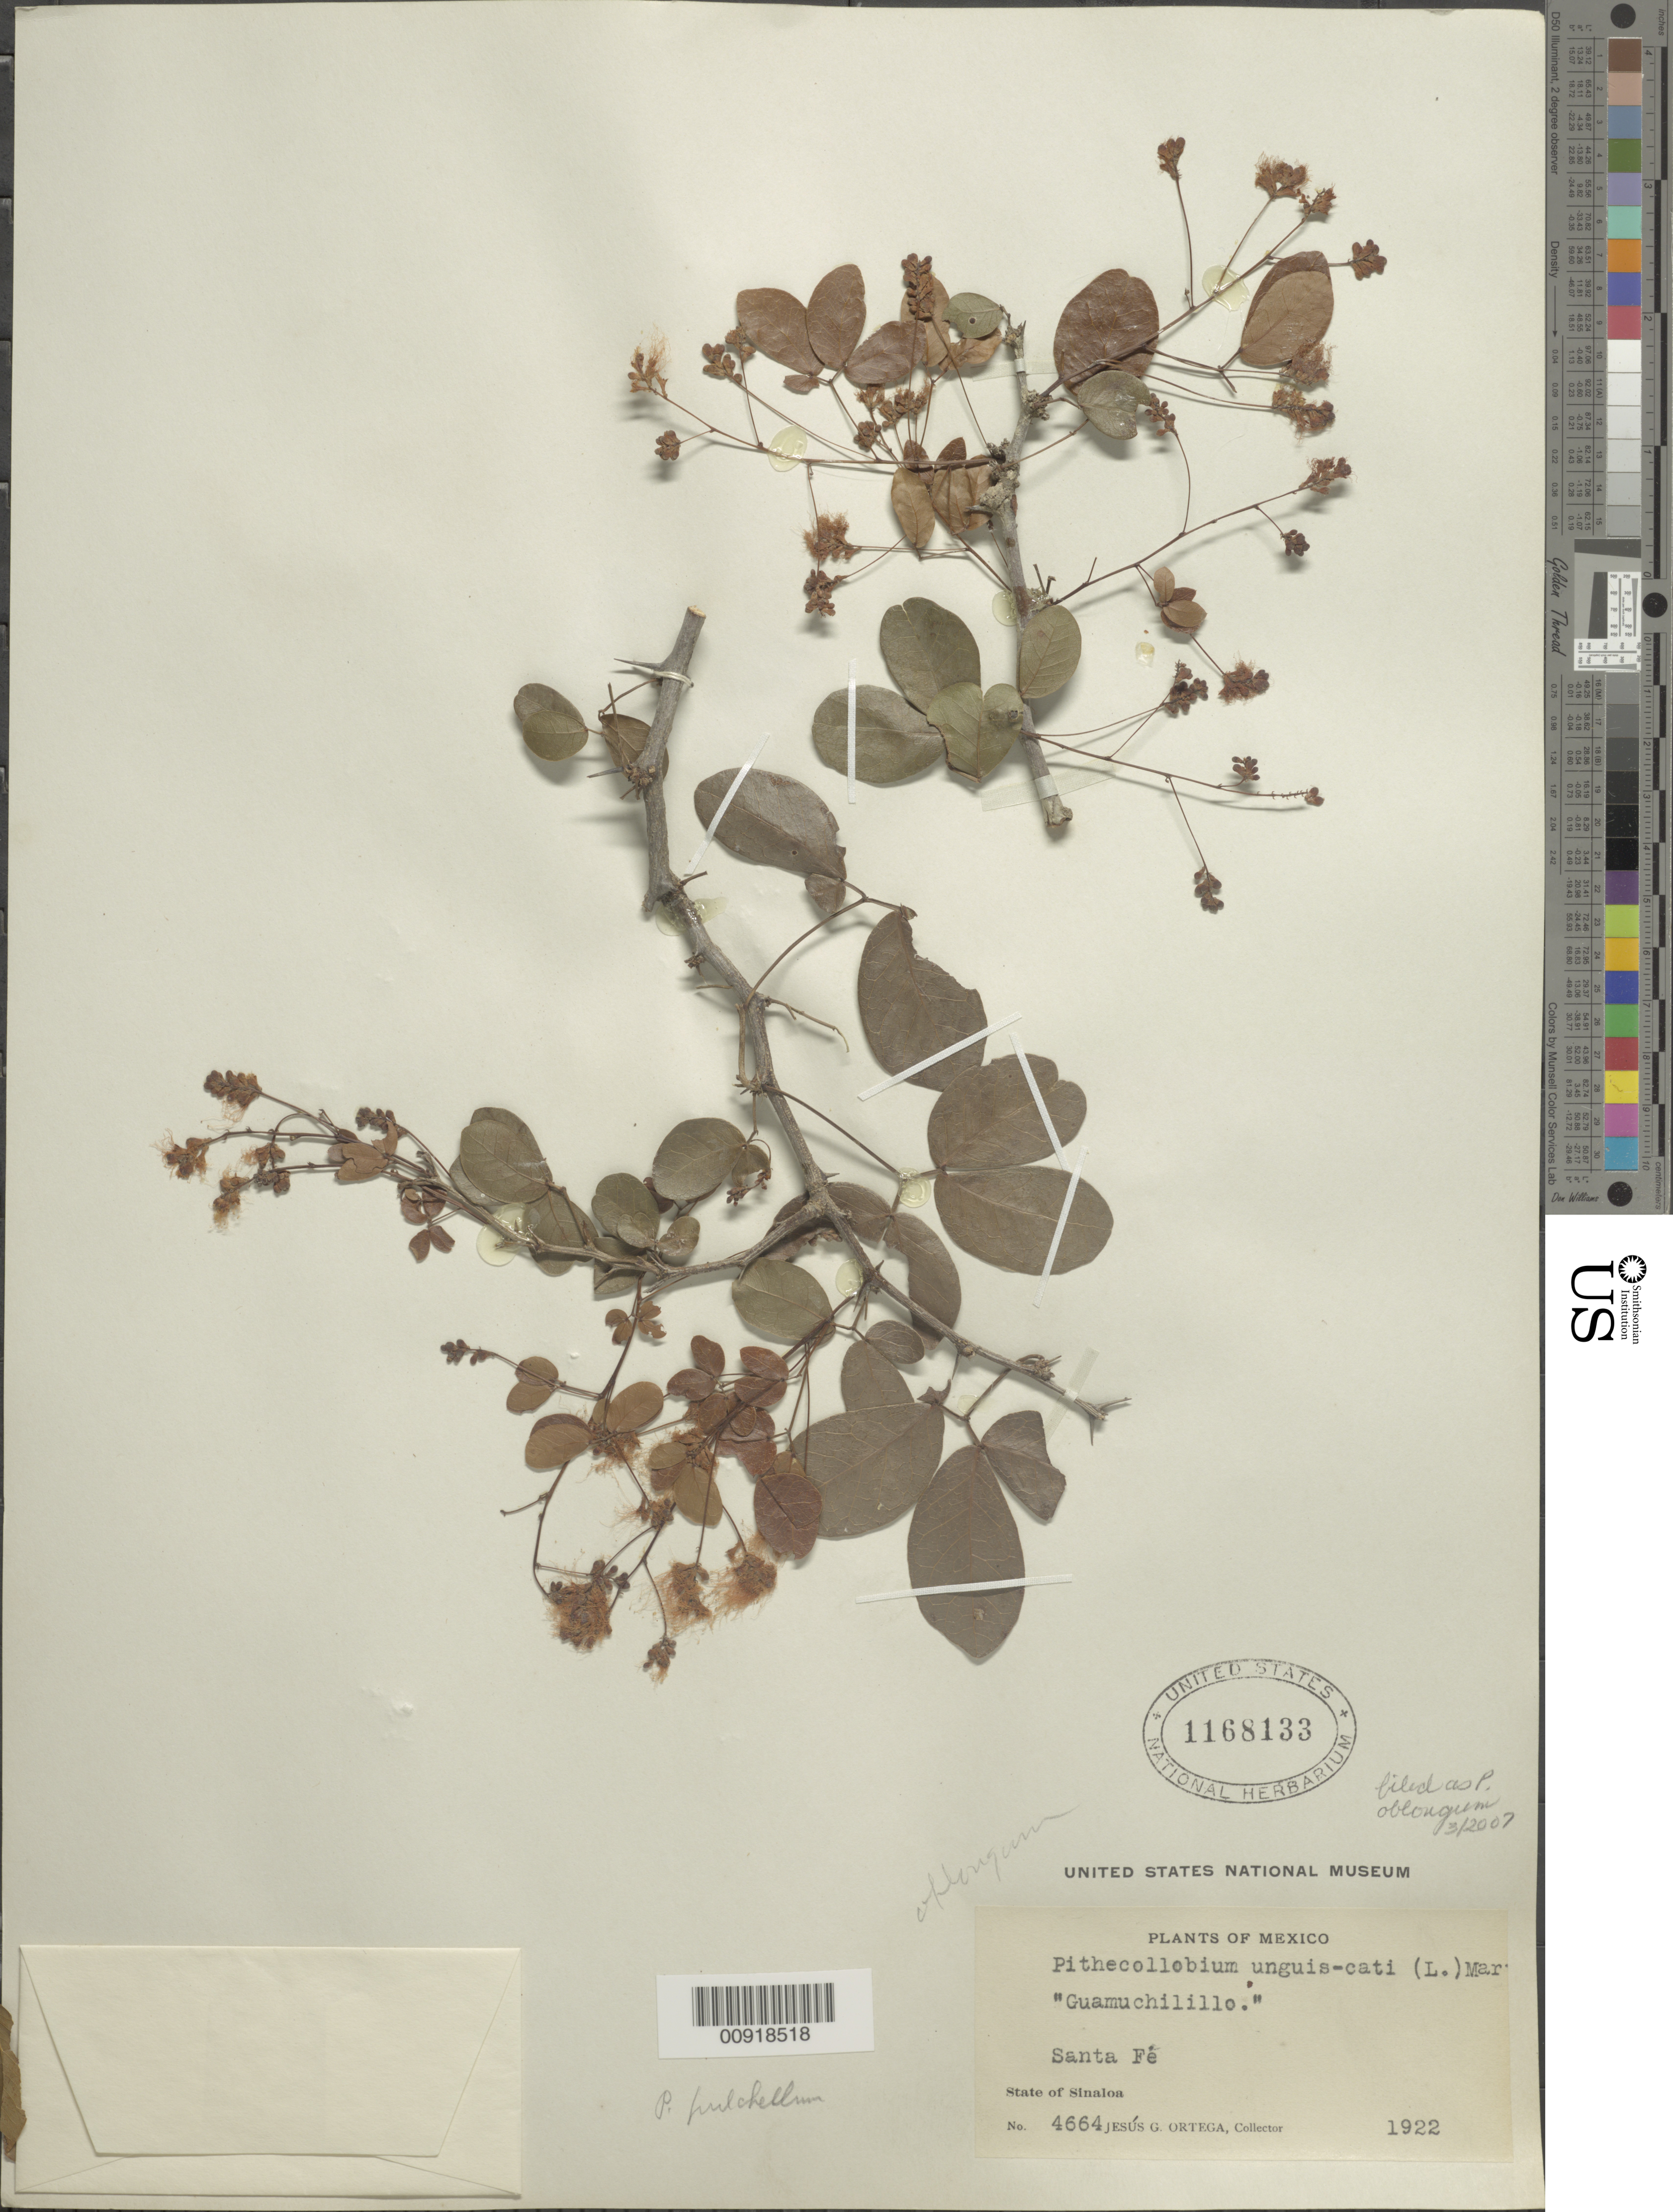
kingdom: Plantae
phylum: Tracheophyta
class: Magnoliopsida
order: Fabales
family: Fabaceae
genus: Pithecellobium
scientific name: Pithecellobium oblongum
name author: Benth.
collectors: J. Ortega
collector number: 4664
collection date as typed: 1922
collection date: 1922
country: Mexico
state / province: Sinaloa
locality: Santa Fé, State of Sinaloa.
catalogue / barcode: US 1168133